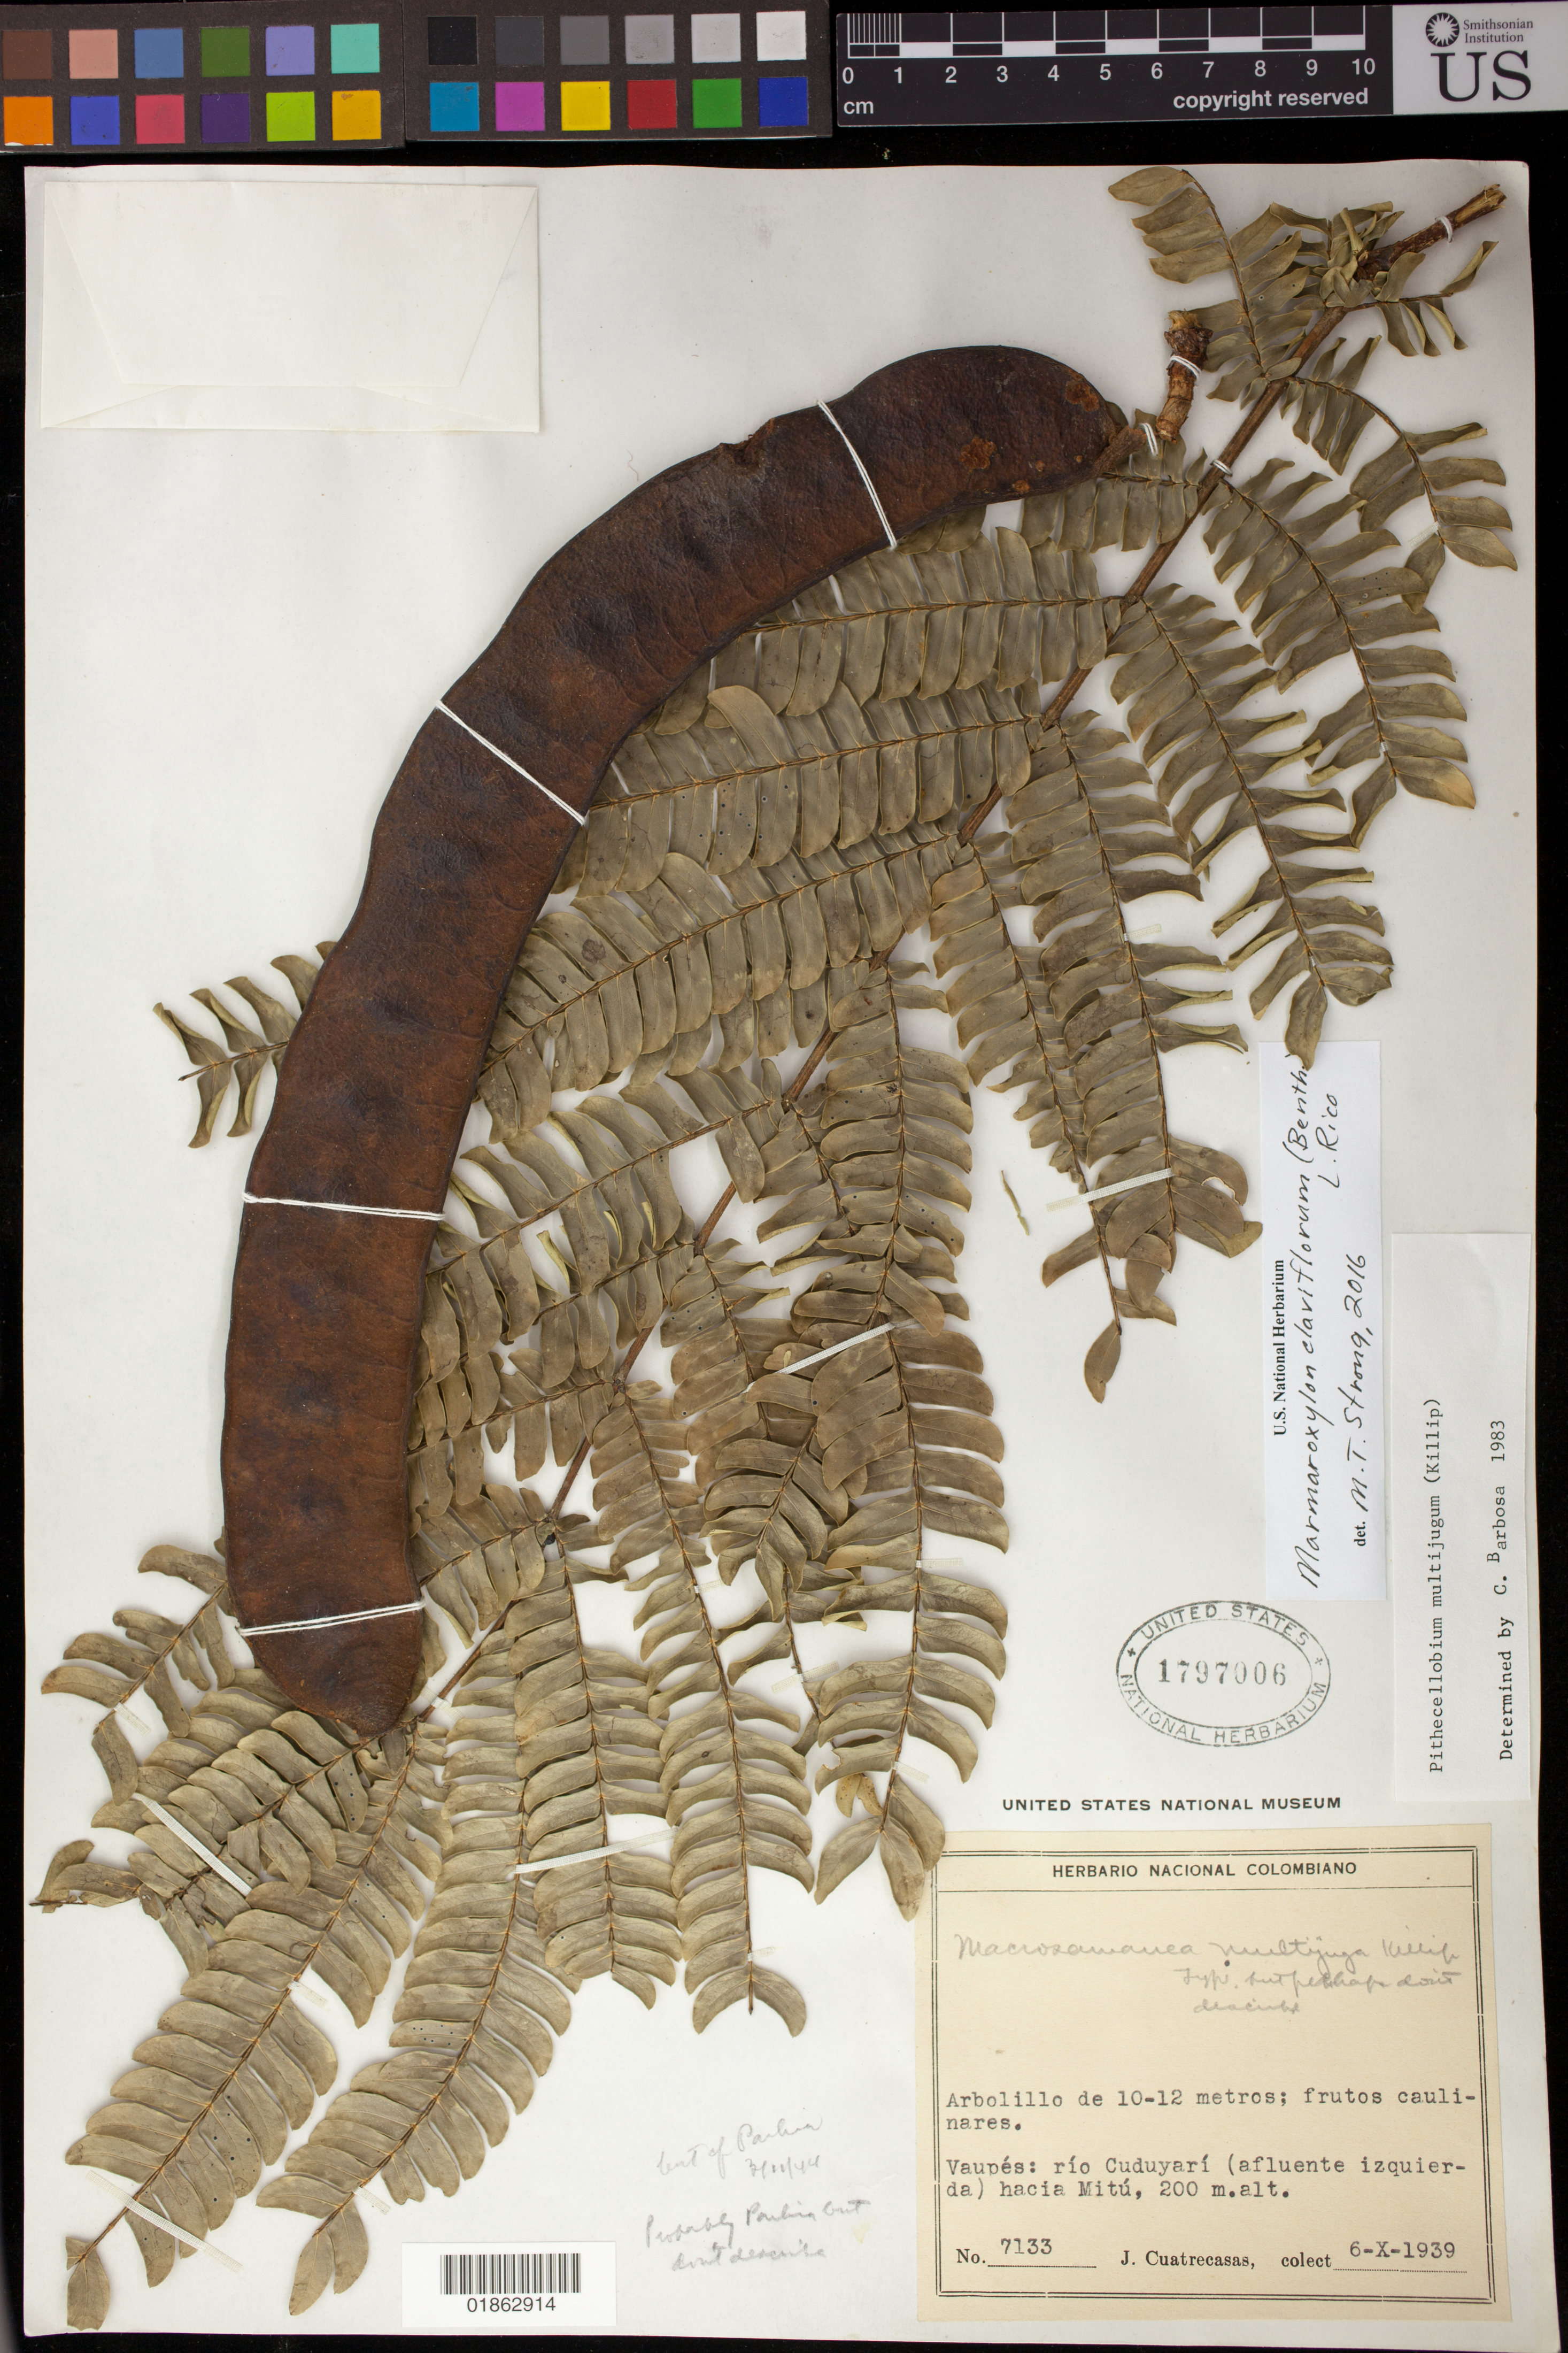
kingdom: Plantae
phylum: Tracheophyta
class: Magnoliopsida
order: Fabales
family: Fabaceae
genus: Zygia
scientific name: Zygia claviflora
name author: (Spruce ex Benth.) Barneby & J.W. Grimes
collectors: J. Cuatrecasas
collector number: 7133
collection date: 1939-10-06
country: Colombia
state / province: Vaupés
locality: Rio Cuduyari (afluente izquierda) hacia Mitu.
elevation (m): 200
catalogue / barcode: US 1797006